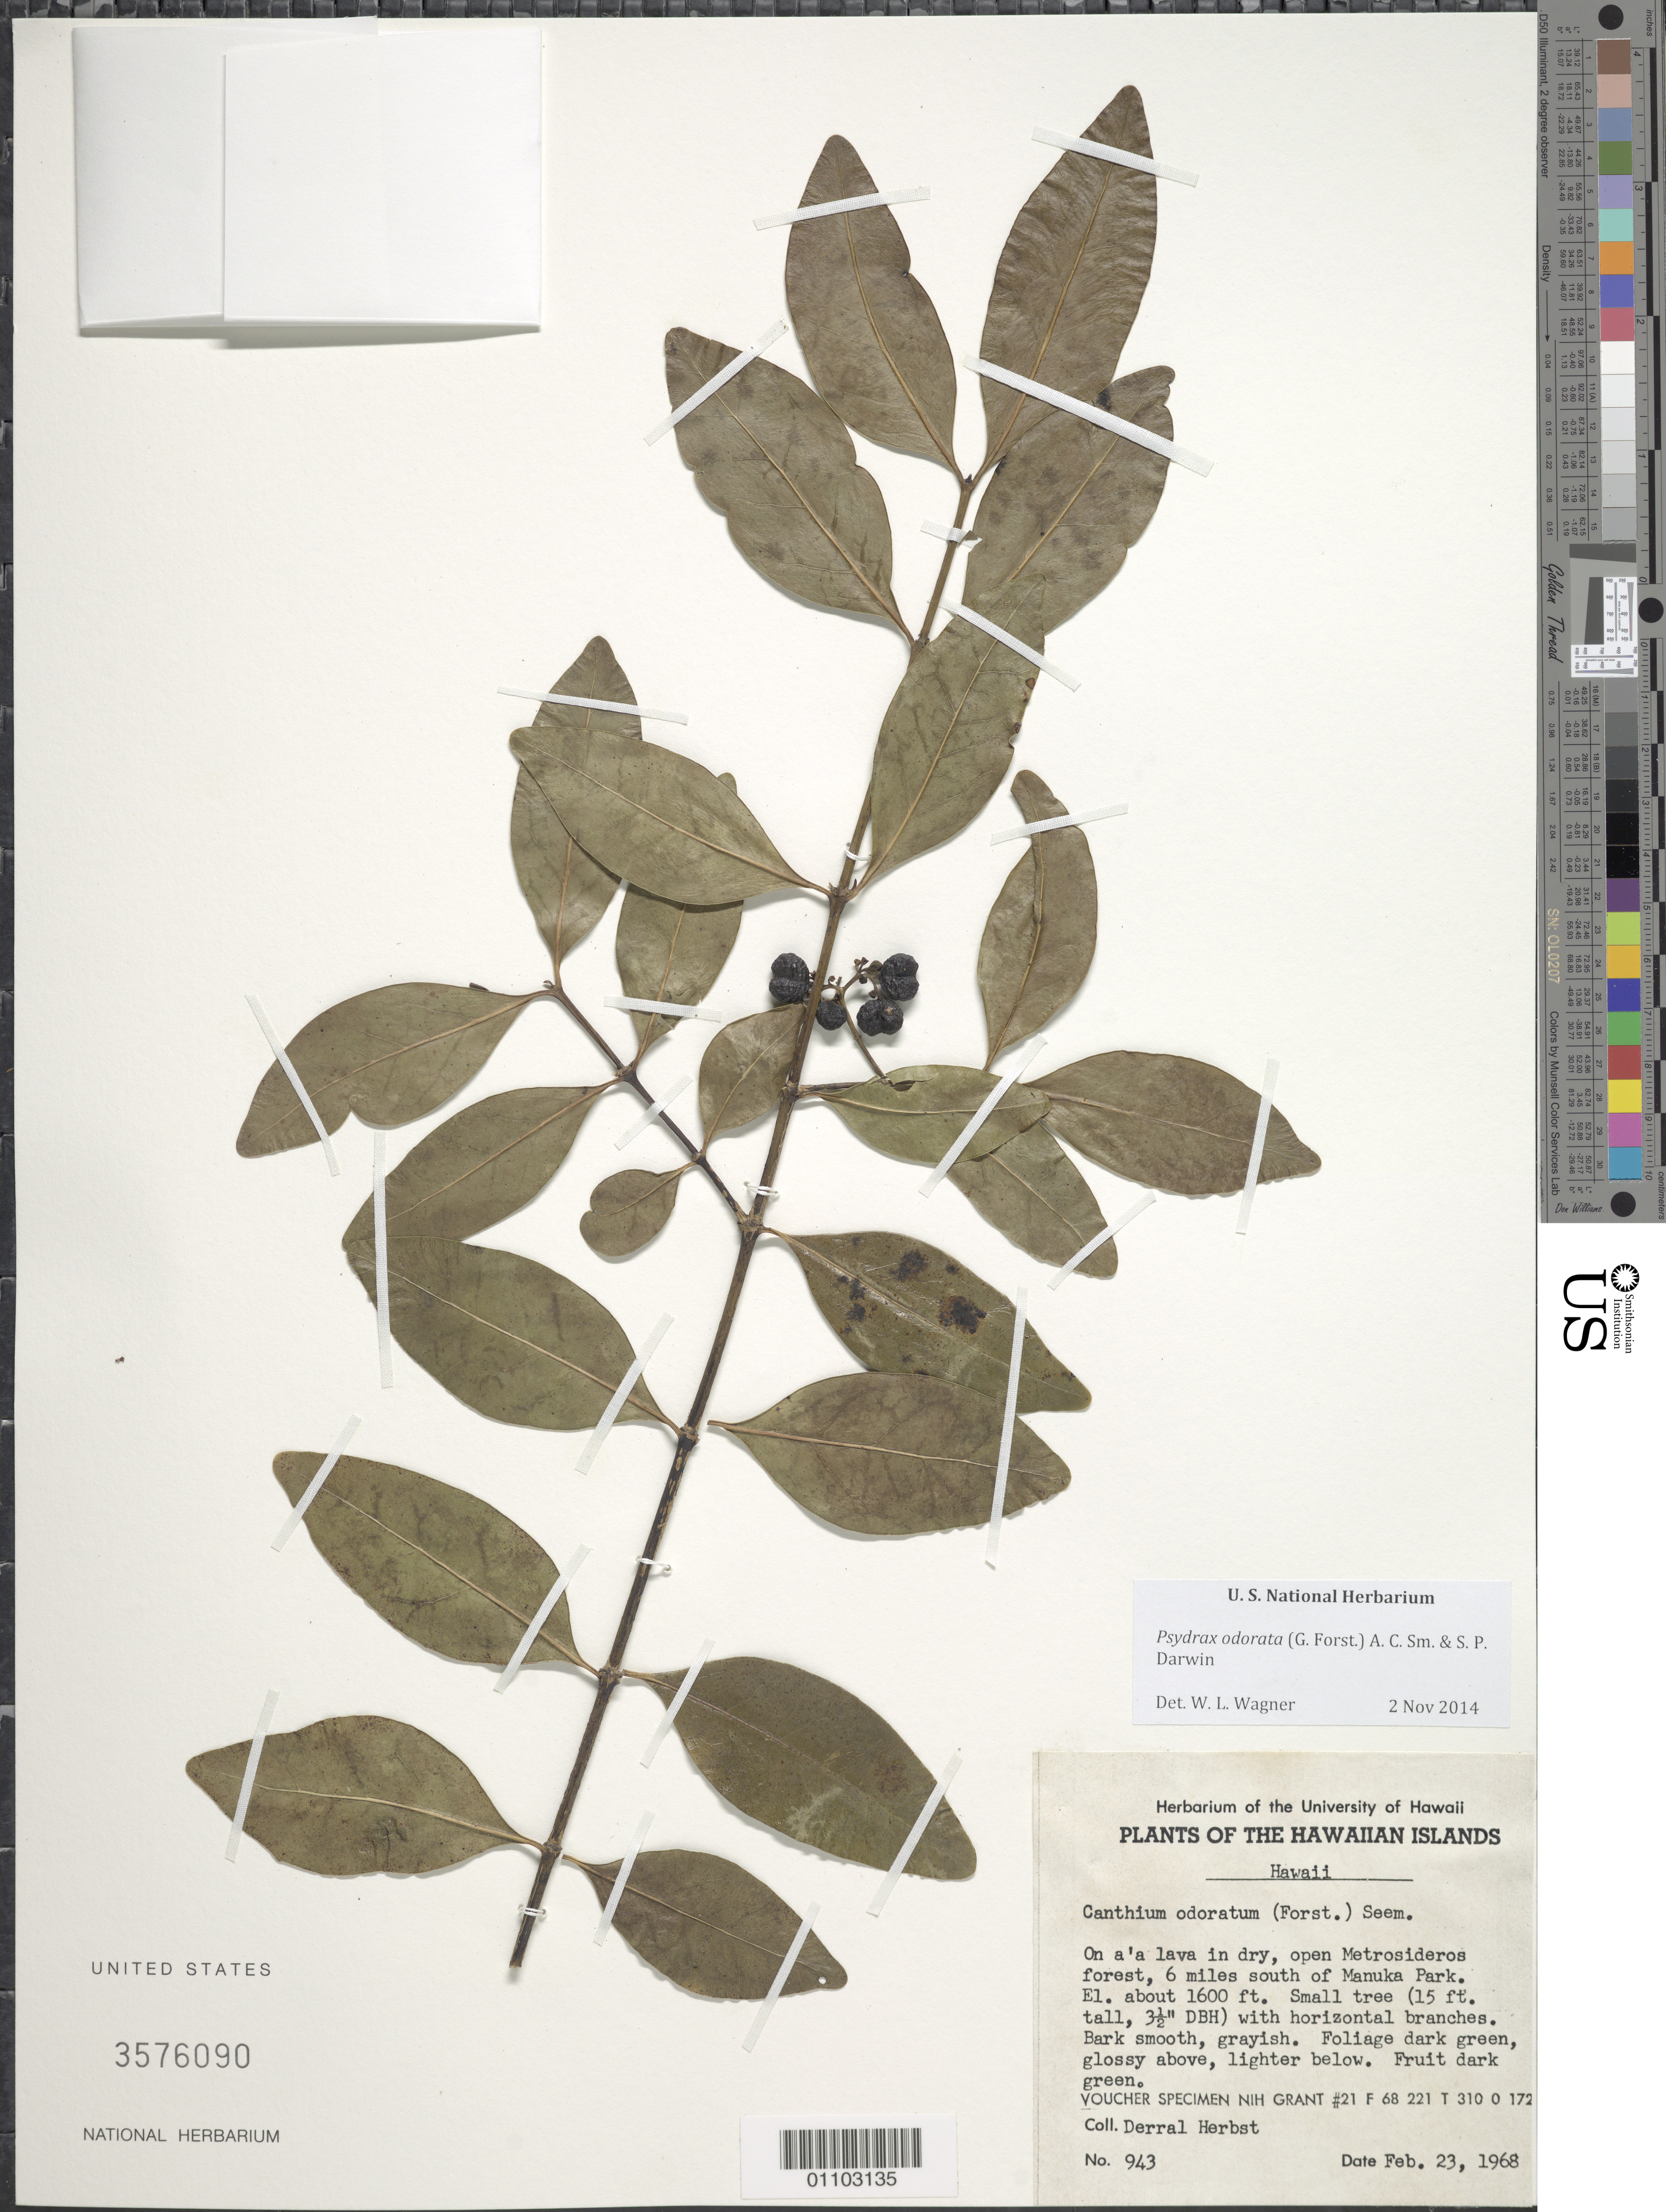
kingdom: Plantae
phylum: Tracheophyta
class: Magnoliopsida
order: Gentianales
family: Rubiaceae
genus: Psydrax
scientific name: Psydrax odorata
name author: (G. Forst.) A.C. Sm. & S.P. Darwin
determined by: Wagner, W. L., (BOT), Smithsonian Institution - National Museum of Natural History (UNITED STATES)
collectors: D. R. Herbst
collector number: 943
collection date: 1968-02-23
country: United States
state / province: Hawaii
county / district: Hawaii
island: Hawaii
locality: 6 miles S of Manuka Park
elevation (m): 488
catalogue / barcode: US 3576090